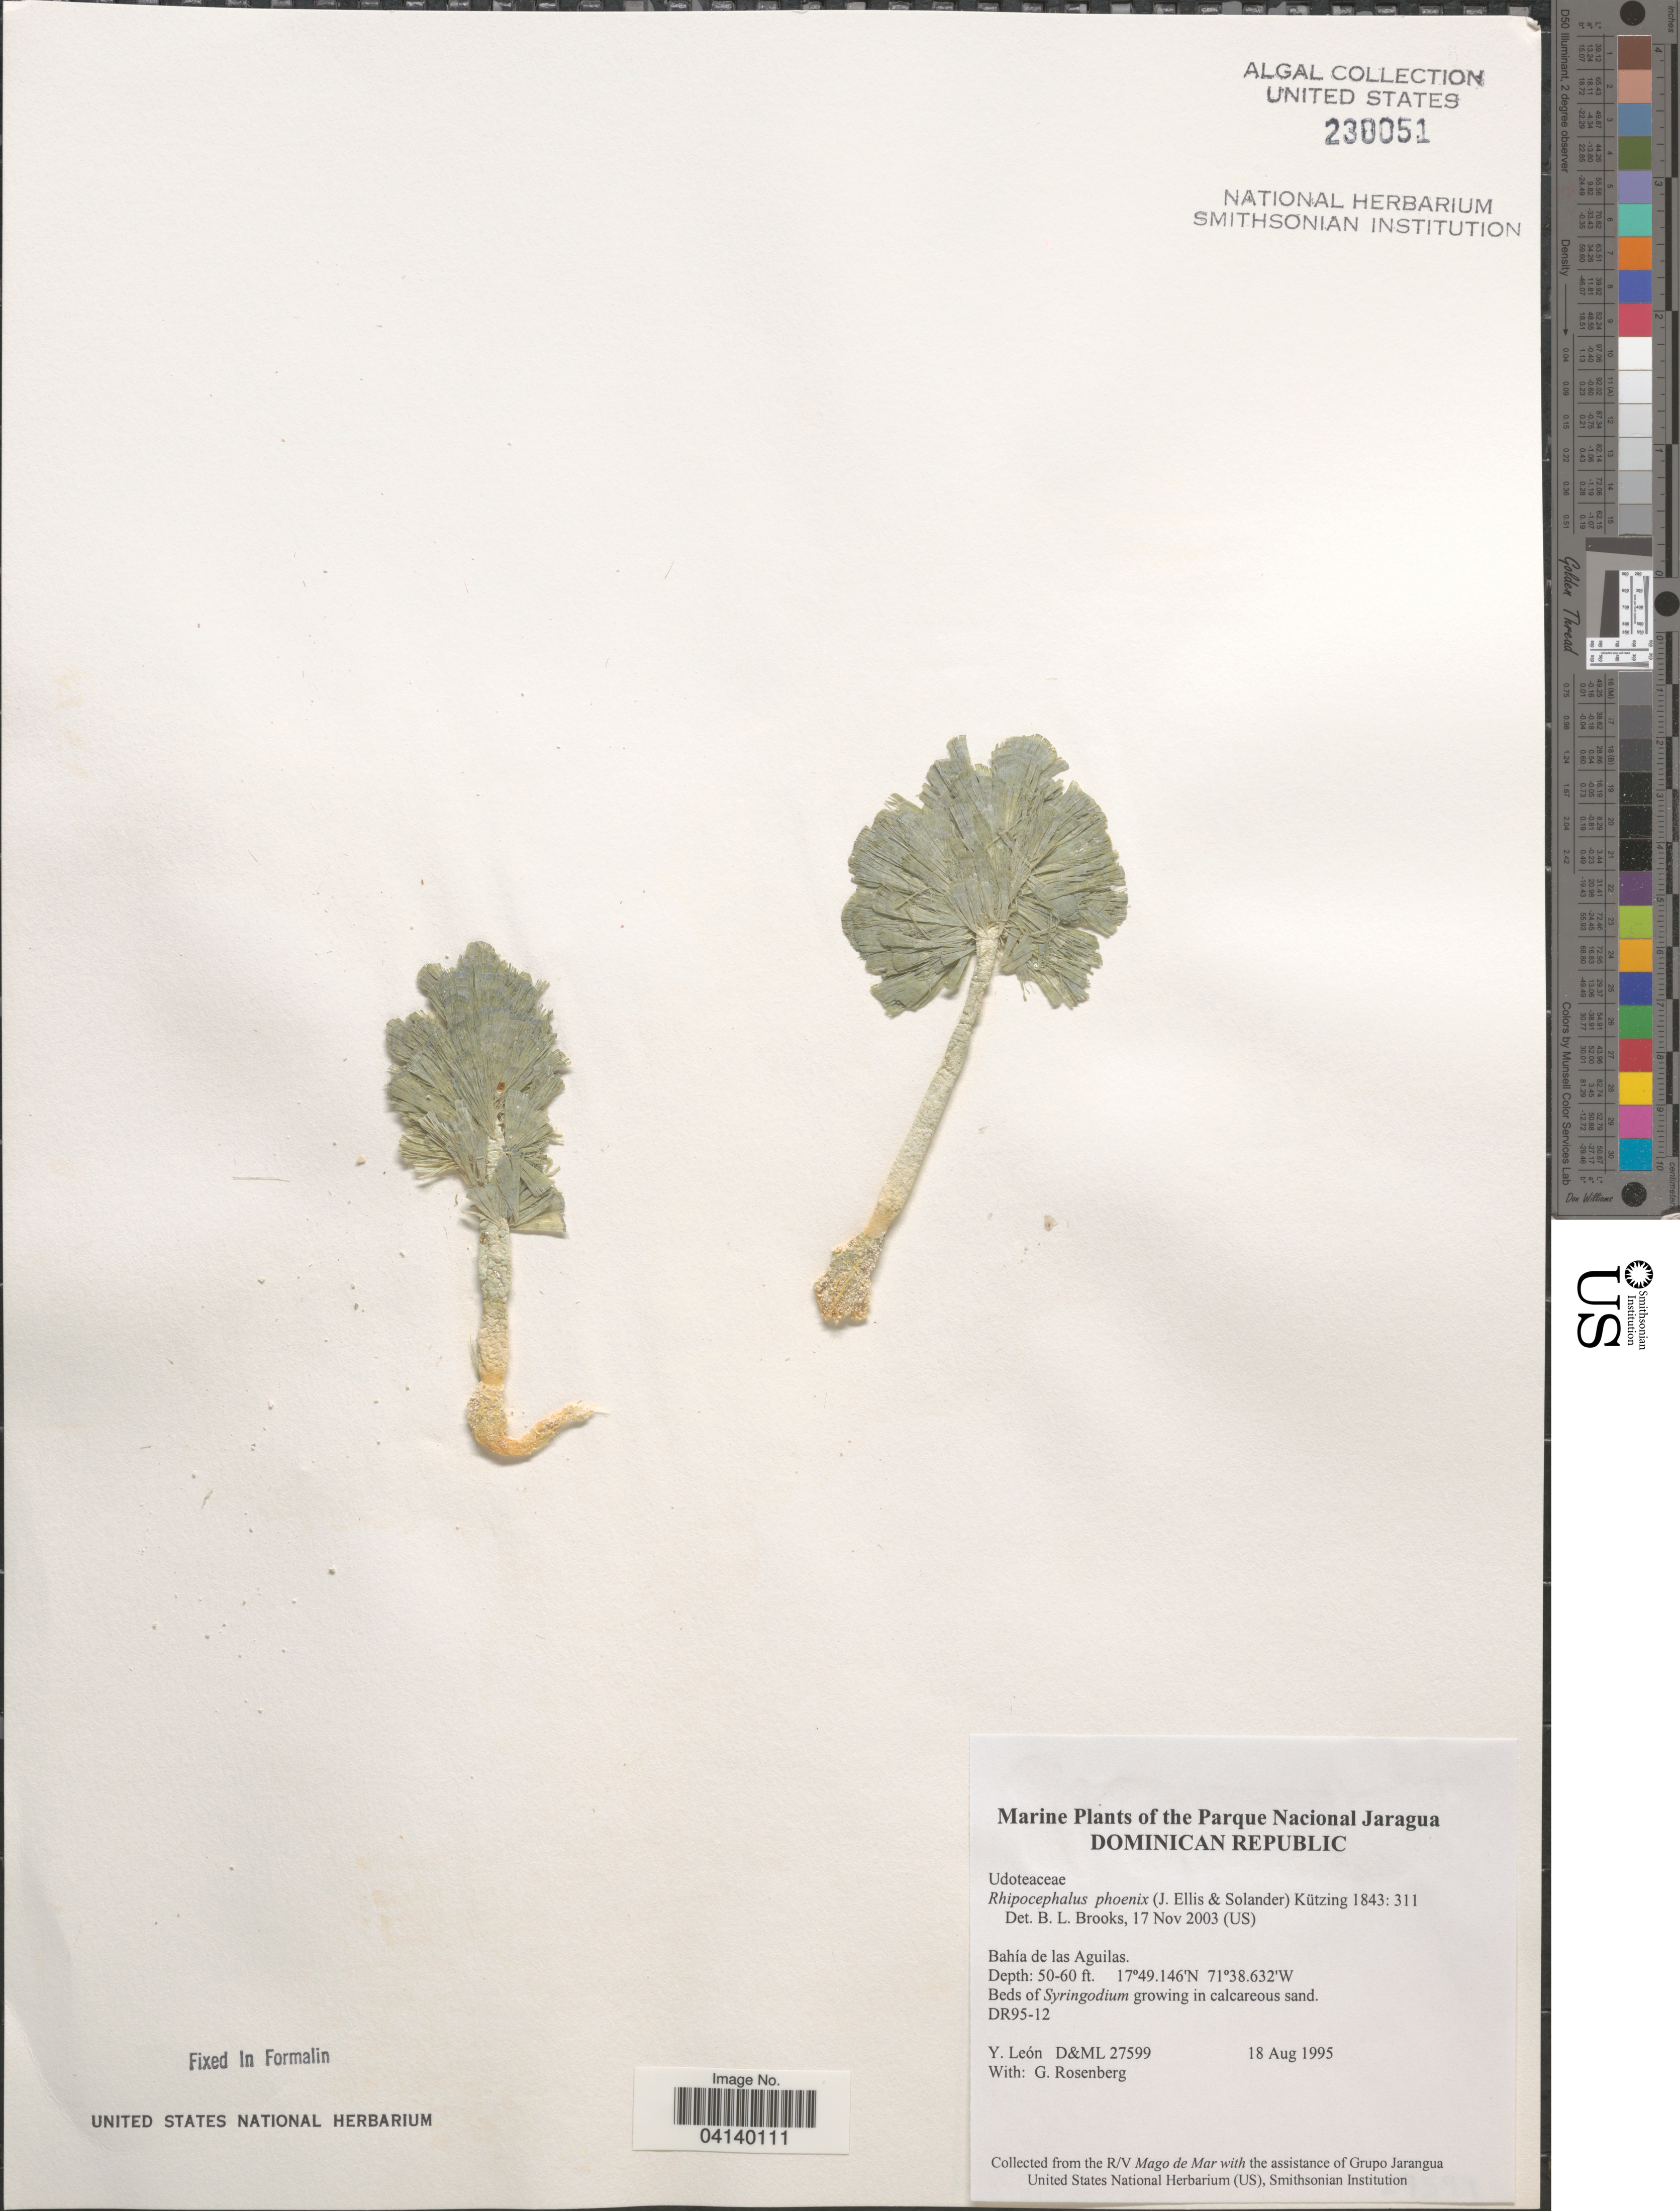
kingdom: Plantae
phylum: Chlorophyta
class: Ulvophyceae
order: Bryopsidales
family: Udoteaceae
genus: Rhipocephalus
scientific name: Rhipocephalus phoenix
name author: (J. Ellis & Sol.) Kütz.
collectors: Y. León & G. Rosenberg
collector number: D&ML27599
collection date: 1995-08-18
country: Dominican Republic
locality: Parque Nacional Jaragua. Bahía de las Aguilas.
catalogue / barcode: US 230051